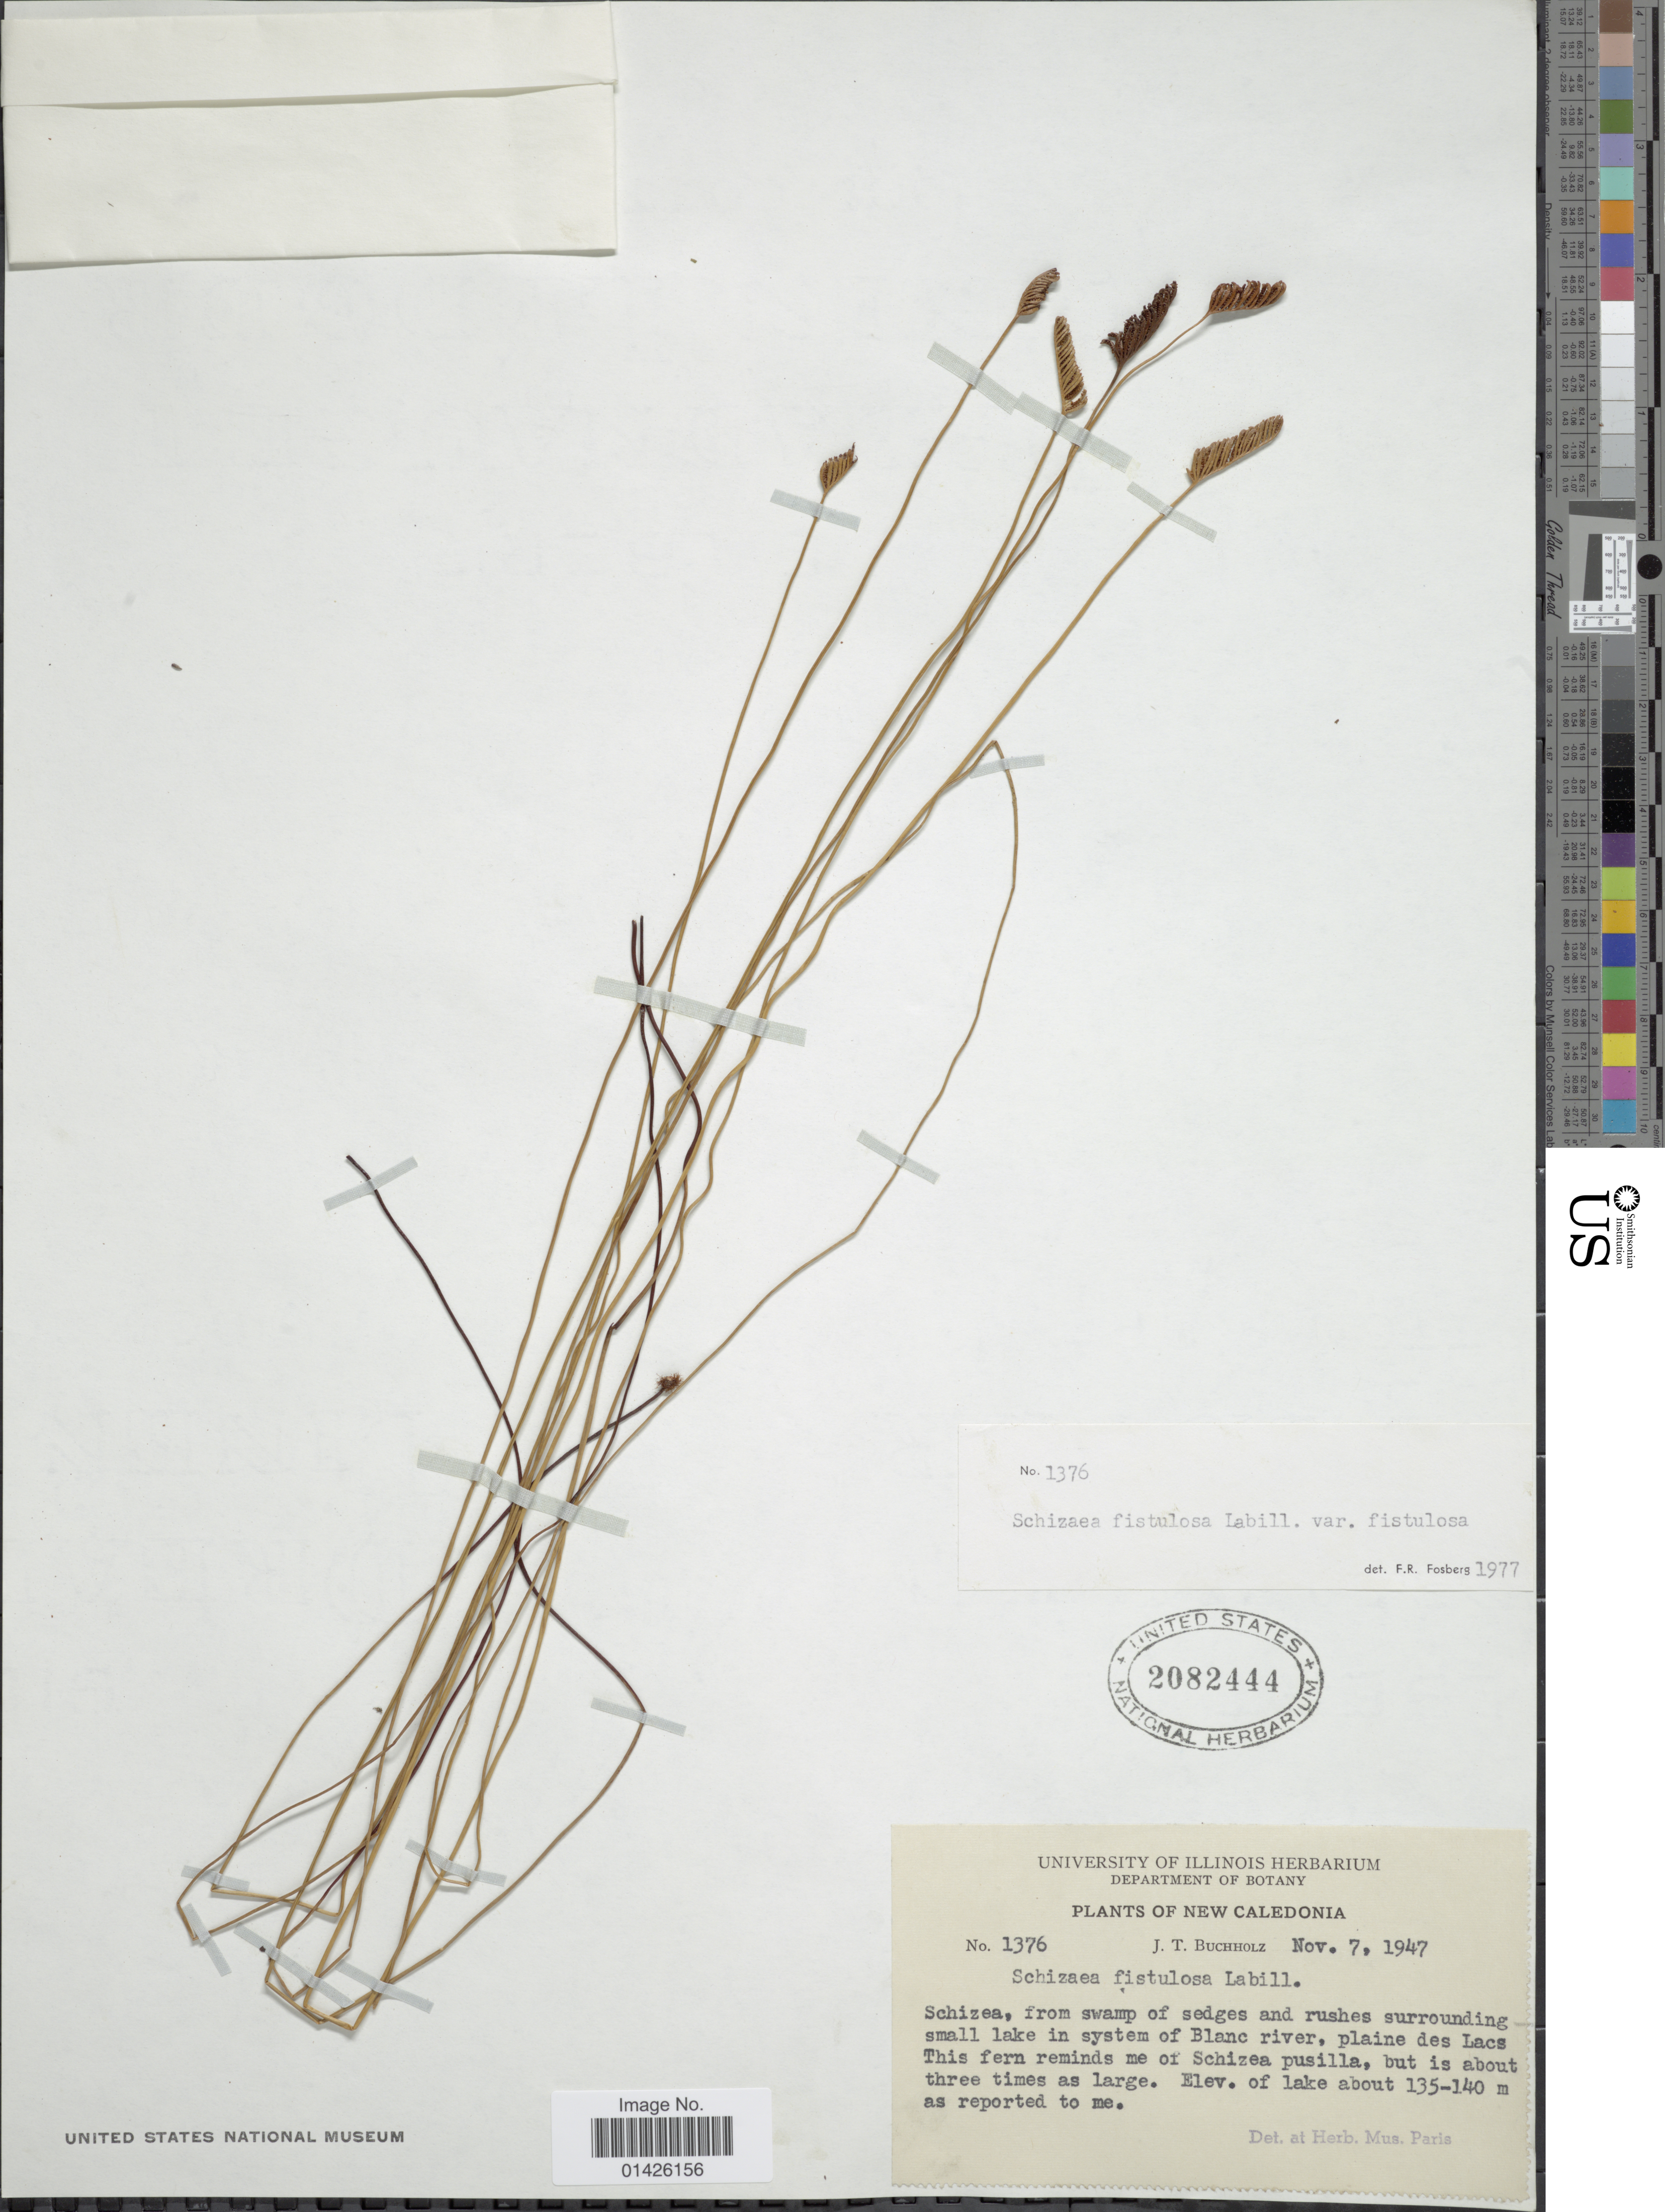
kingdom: Plantae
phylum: Tracheophyta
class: Polypodiopsida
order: Schizaeales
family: Schizaeaceae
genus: Schizaea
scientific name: Schizaea fistulosa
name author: Labill.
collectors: J. T. Buchholz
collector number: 1376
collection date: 1947-11-07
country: New Caledonia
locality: Schizea, from swamp of sedges and rushes surrounding small lake in system of Blanc river, plaine des Lacs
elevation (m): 135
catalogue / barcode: US 2082444